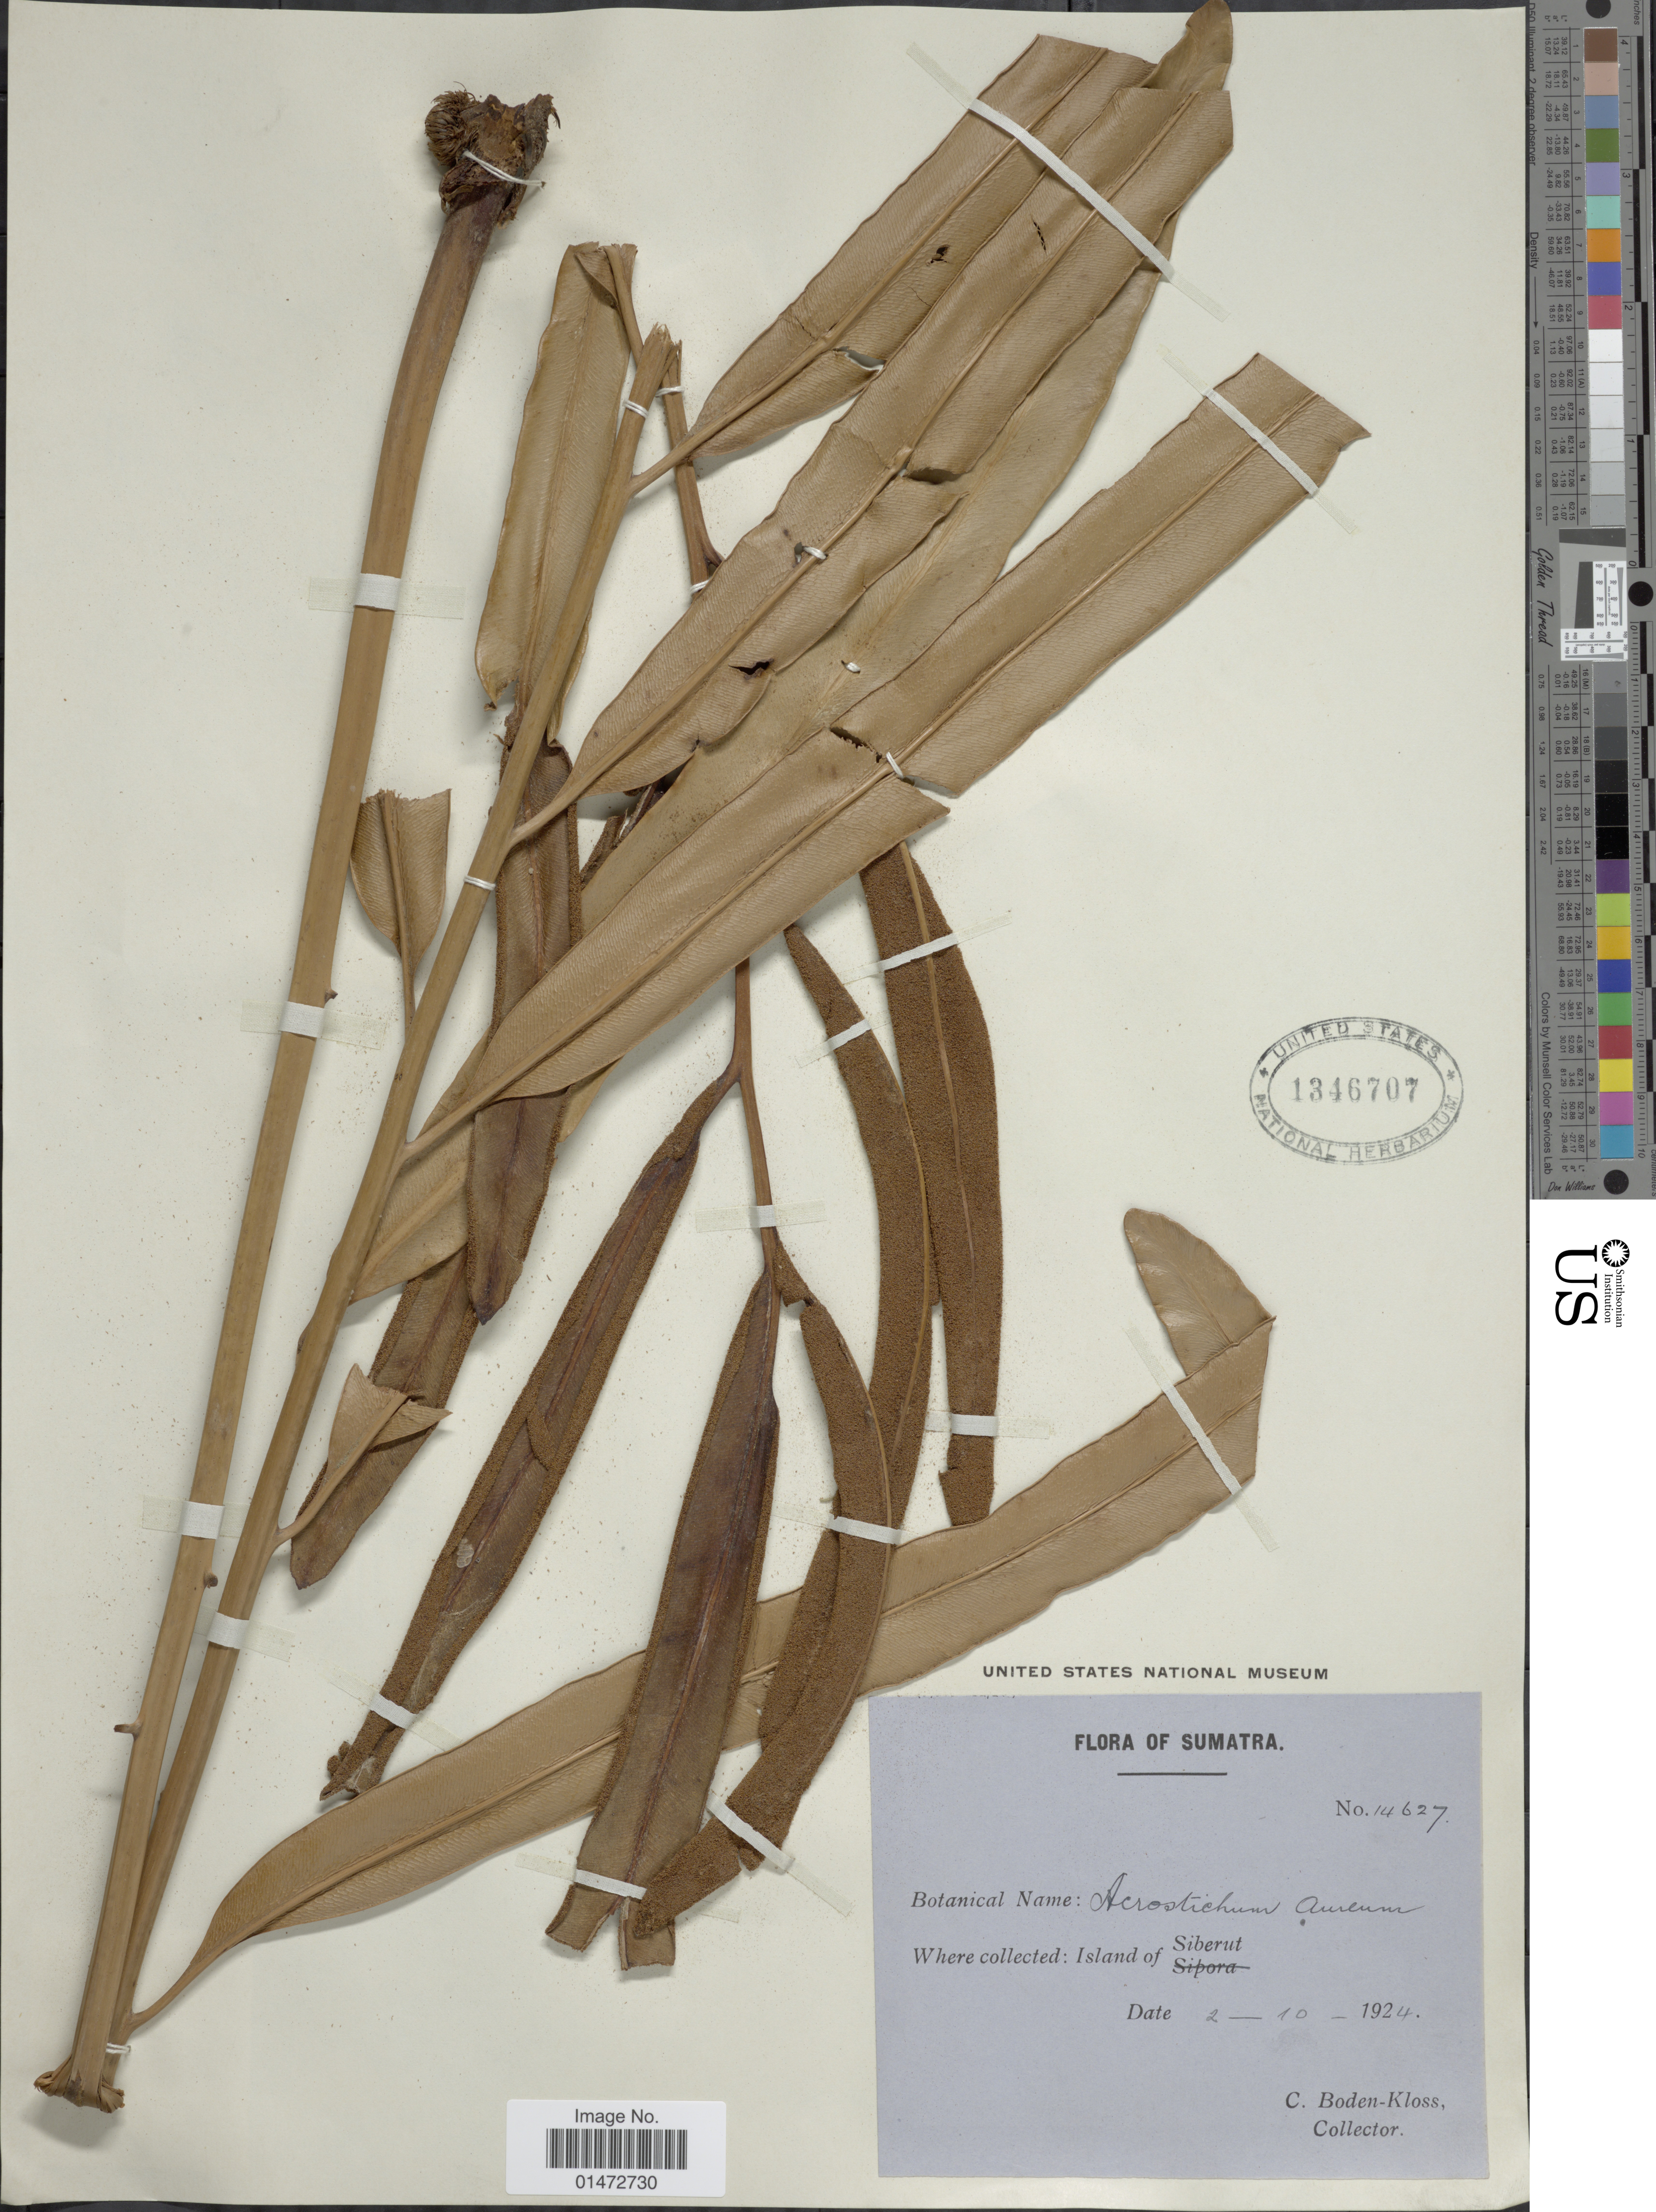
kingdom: Plantae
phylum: Tracheophyta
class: Polypodiopsida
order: Polypodiales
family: Pteridaceae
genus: Acrostichum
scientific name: Acrostichum aureum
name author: L.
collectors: C. Boden-Kloss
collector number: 14627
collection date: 1924-10-02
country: Indonesia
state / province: Sumatra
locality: Island of Siberut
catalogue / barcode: US 1346707